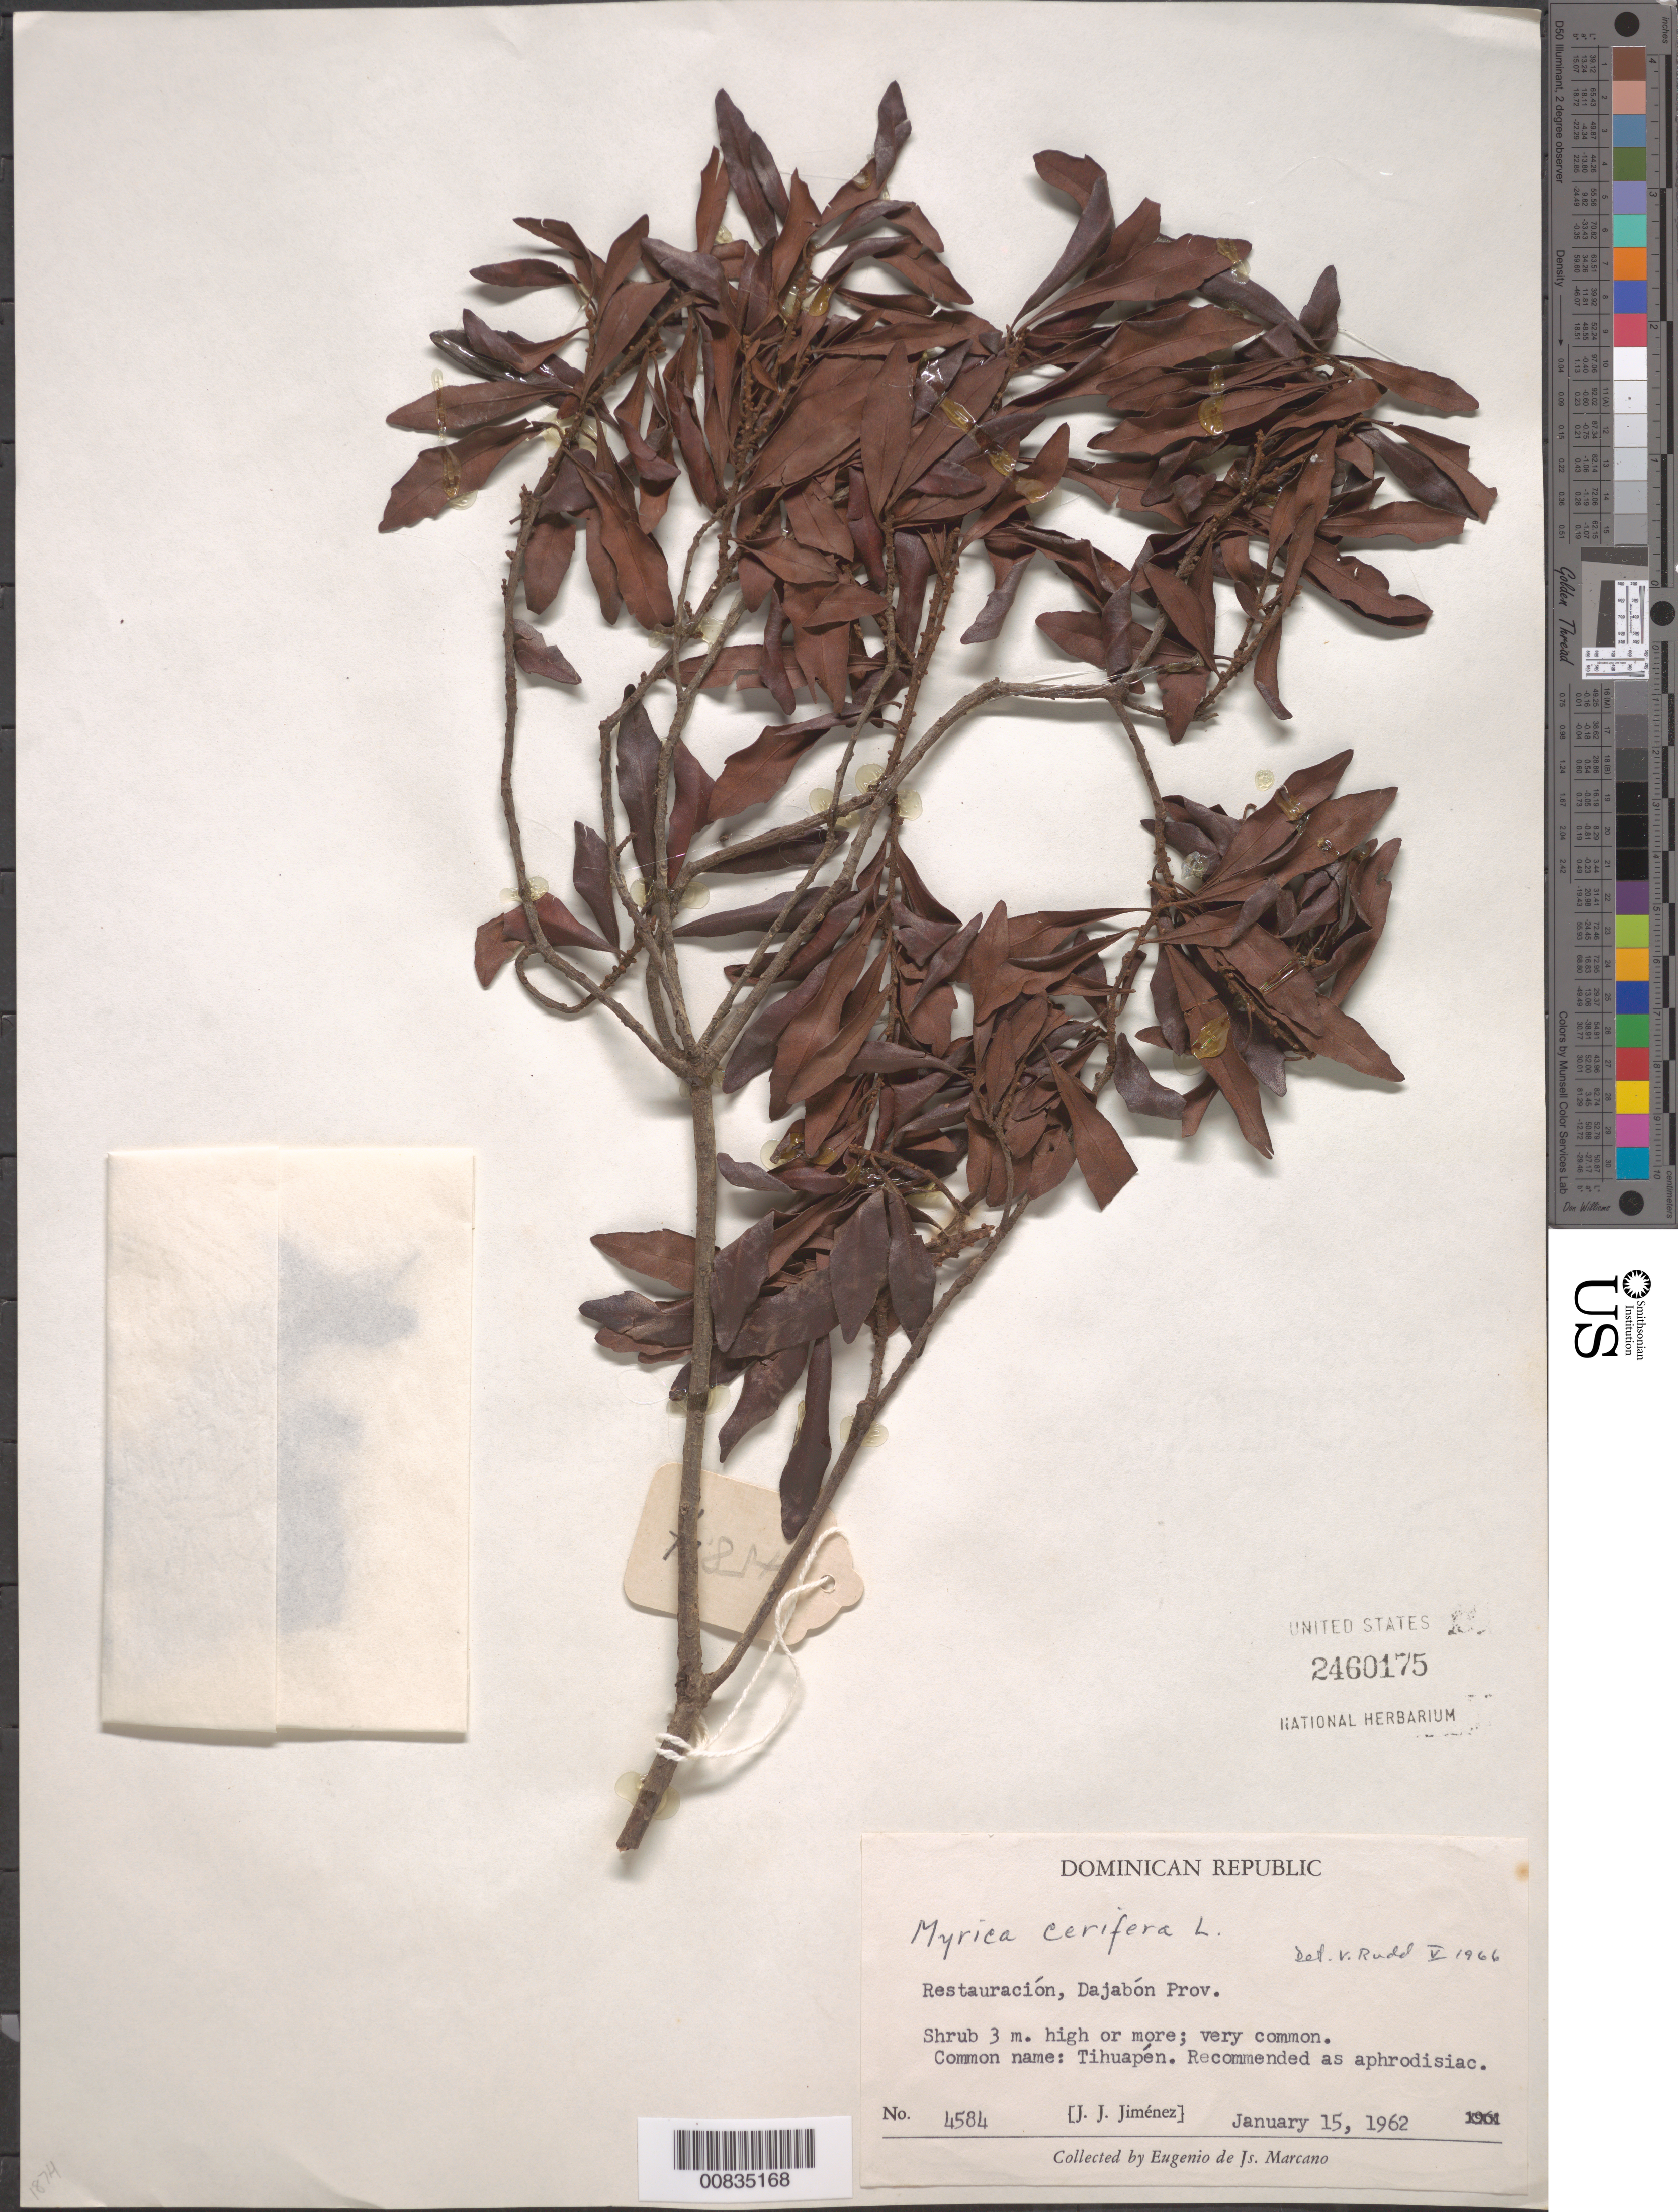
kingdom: Plantae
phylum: Tracheophyta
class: Magnoliopsida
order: Fagales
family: Myricaceae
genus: Morella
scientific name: Morella cerifera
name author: (L.) Small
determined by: Strong, M. T., (US), Smithsonian Institution - National Museum of Natural History (UNITED STATES)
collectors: J. J. Jiménez & E. J. Marcano F.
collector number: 4584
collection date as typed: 15 Jan 1962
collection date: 1962-01-15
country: Dominican Republic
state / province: Dajabon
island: Hispaniola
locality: Restauración.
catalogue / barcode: US 2460175